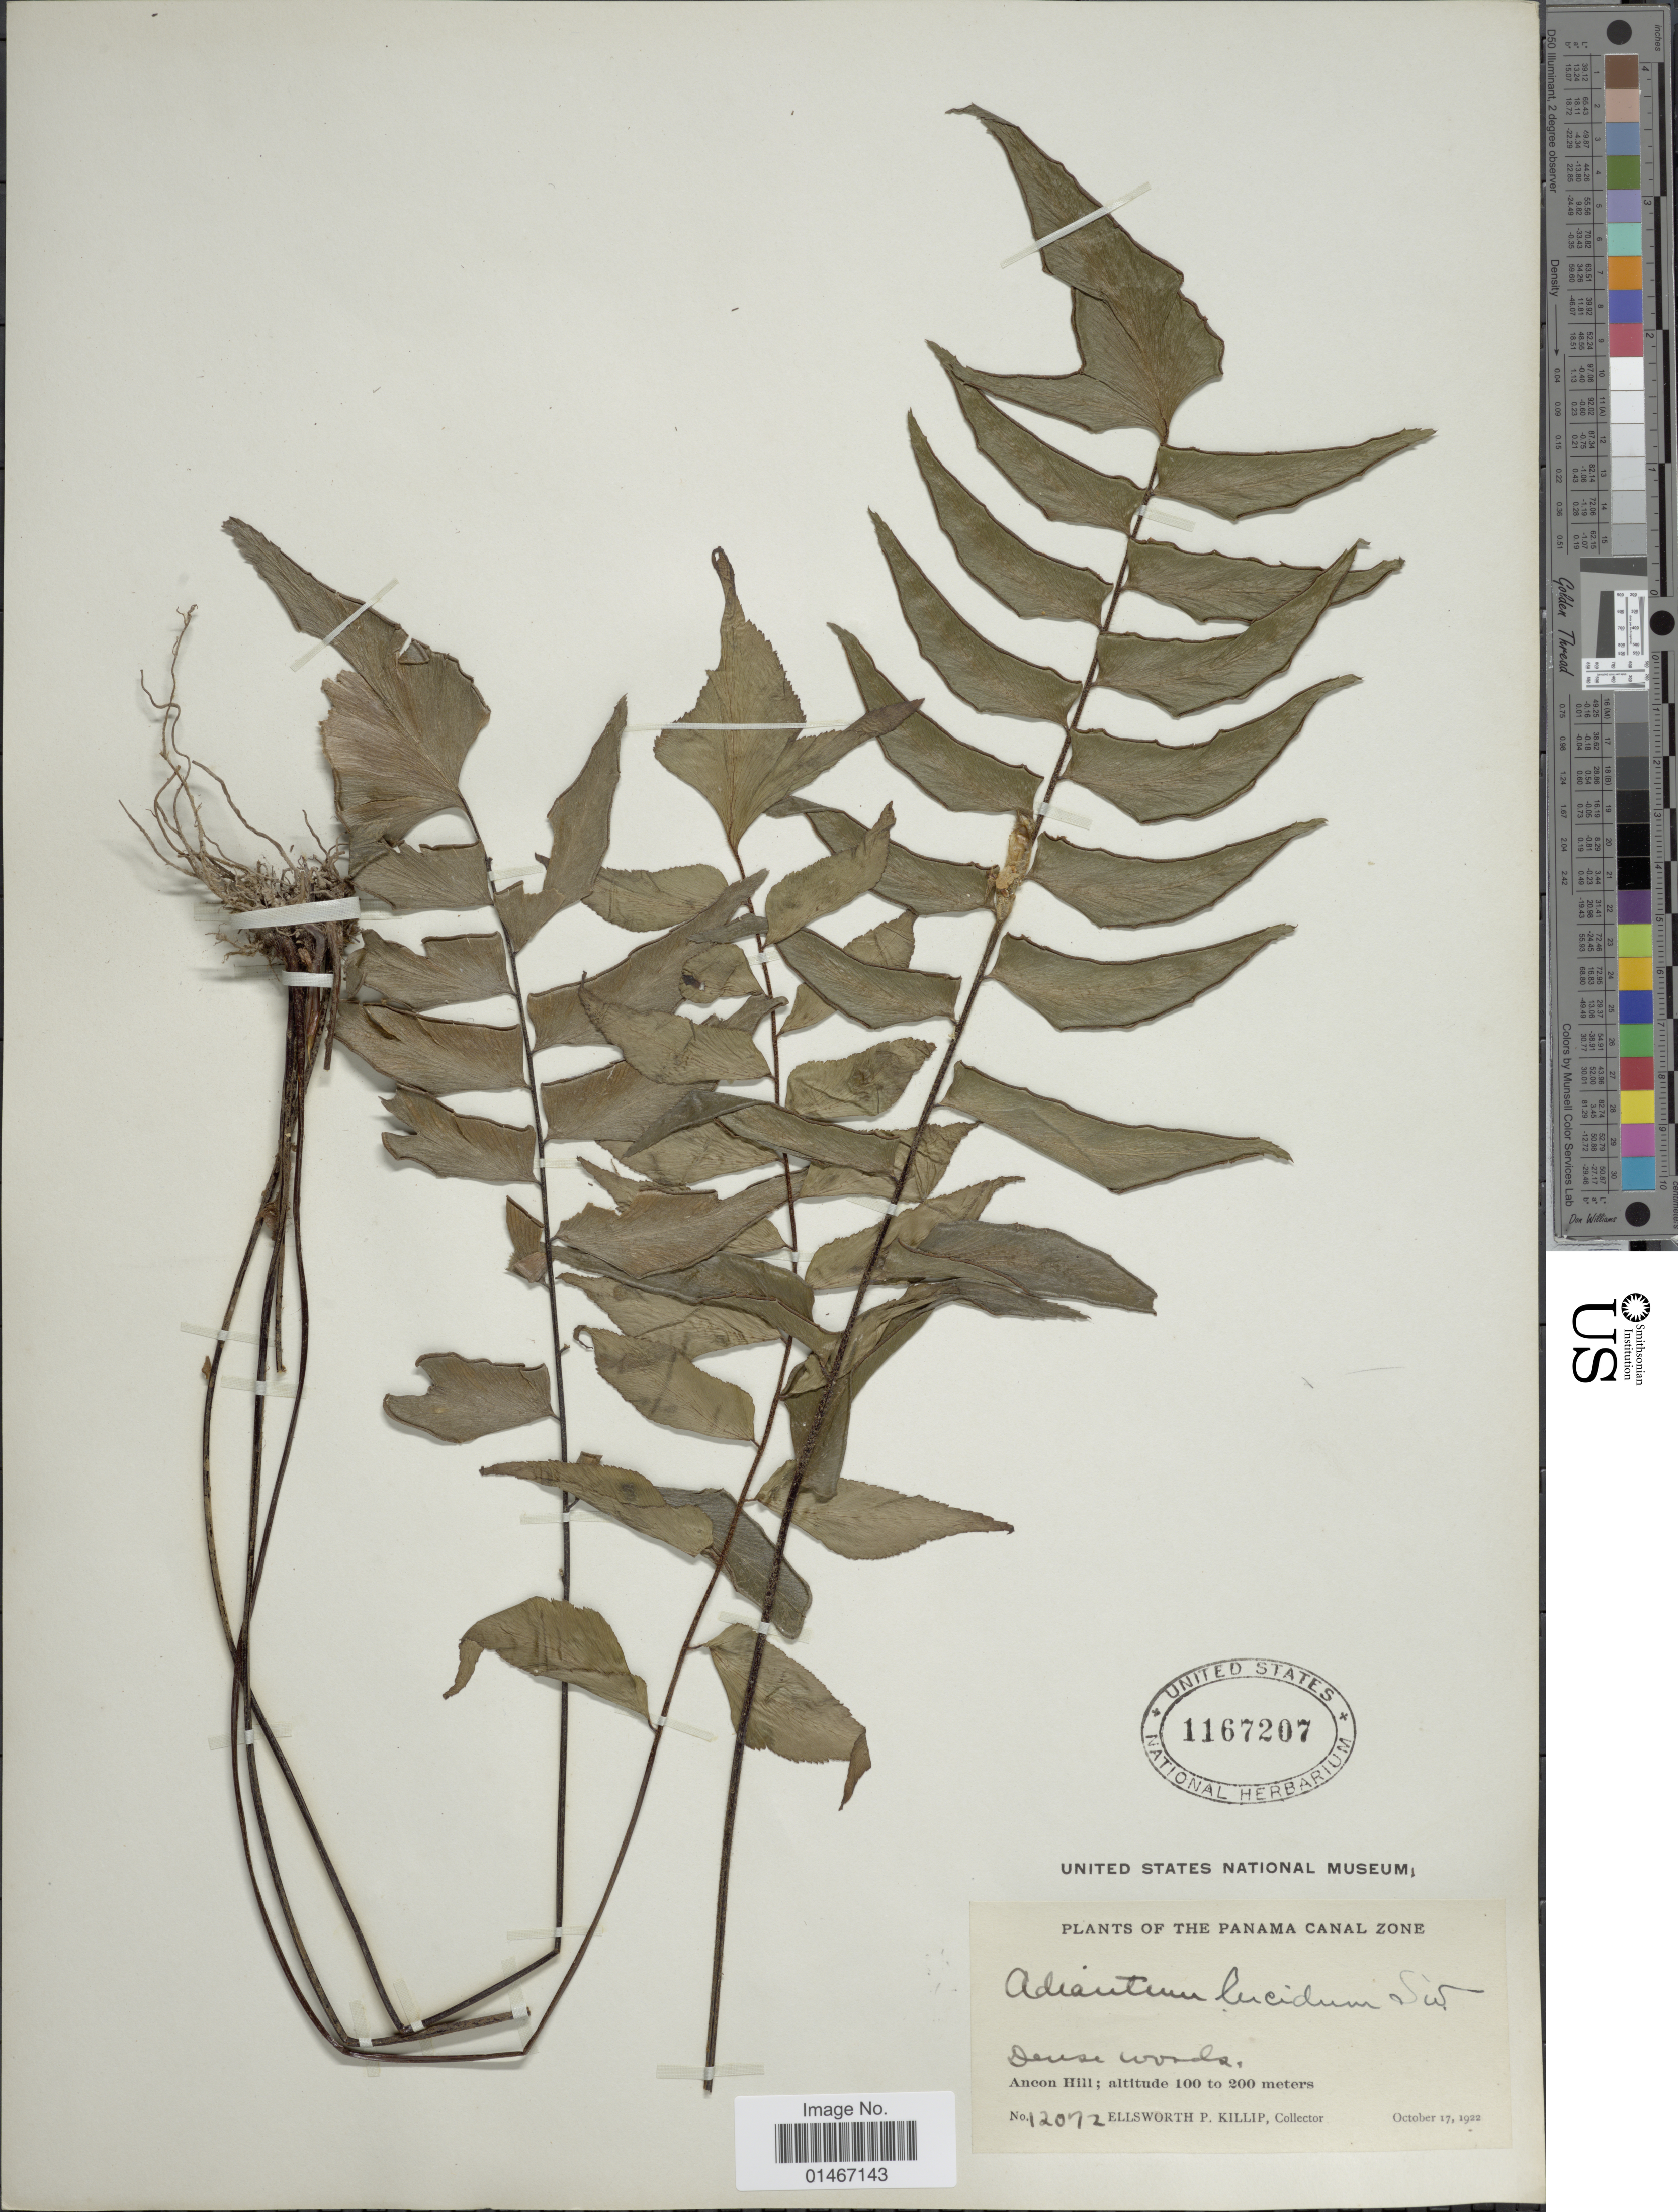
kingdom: Plantae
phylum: Tracheophyta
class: Polypodiopsida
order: Polypodiales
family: Pteridaceae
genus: Adiantum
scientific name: Adiantum lucidum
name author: (Cav.) Sw.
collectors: E. P. Killip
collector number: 12072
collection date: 1922-10-17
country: Panama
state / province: Colón / Panamá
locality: Ancon Hill.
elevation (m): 100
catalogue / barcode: US 1167207